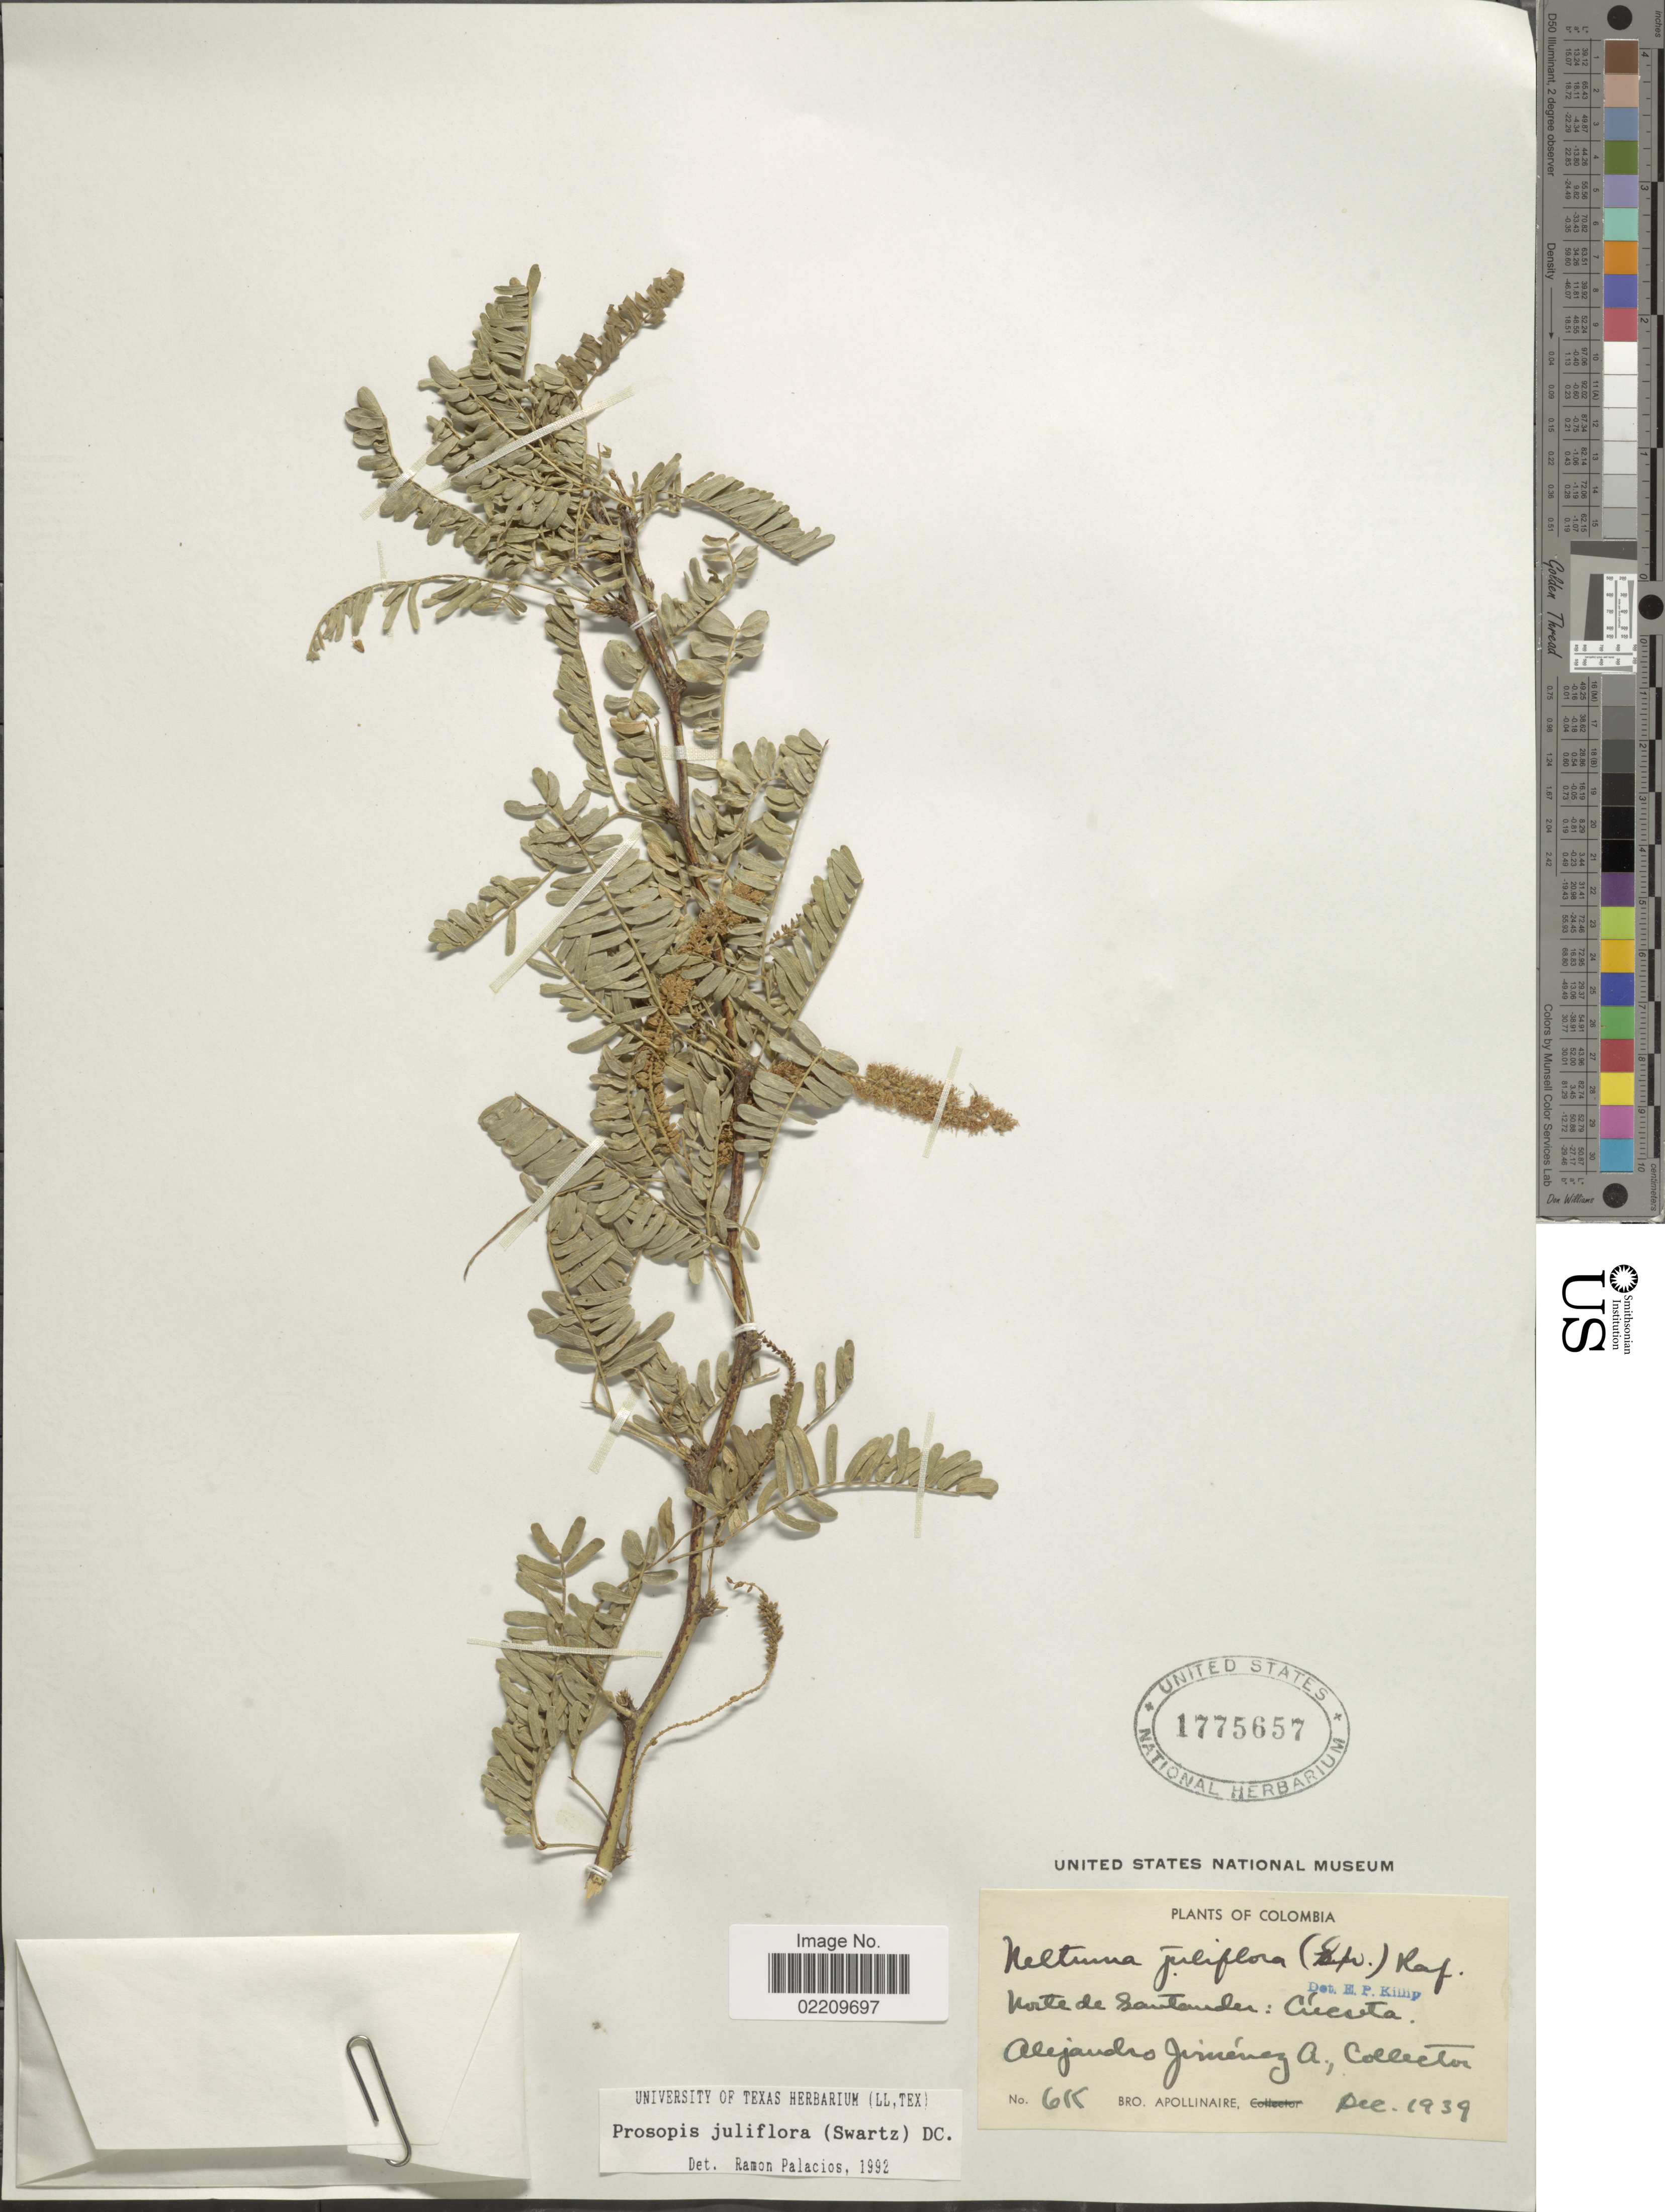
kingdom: Plantae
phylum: Tracheophyta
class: Magnoliopsida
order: Fabales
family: Fabaceae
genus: Neltuma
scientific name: Neltuma juliflora var. juliflora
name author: (Sw.) Raf.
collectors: A. Jimenez A. & Bro. Apollinaire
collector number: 615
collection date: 1939-12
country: Colombia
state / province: Norte de Santander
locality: Norte de Santander: Cúcuta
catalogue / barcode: US 1775657